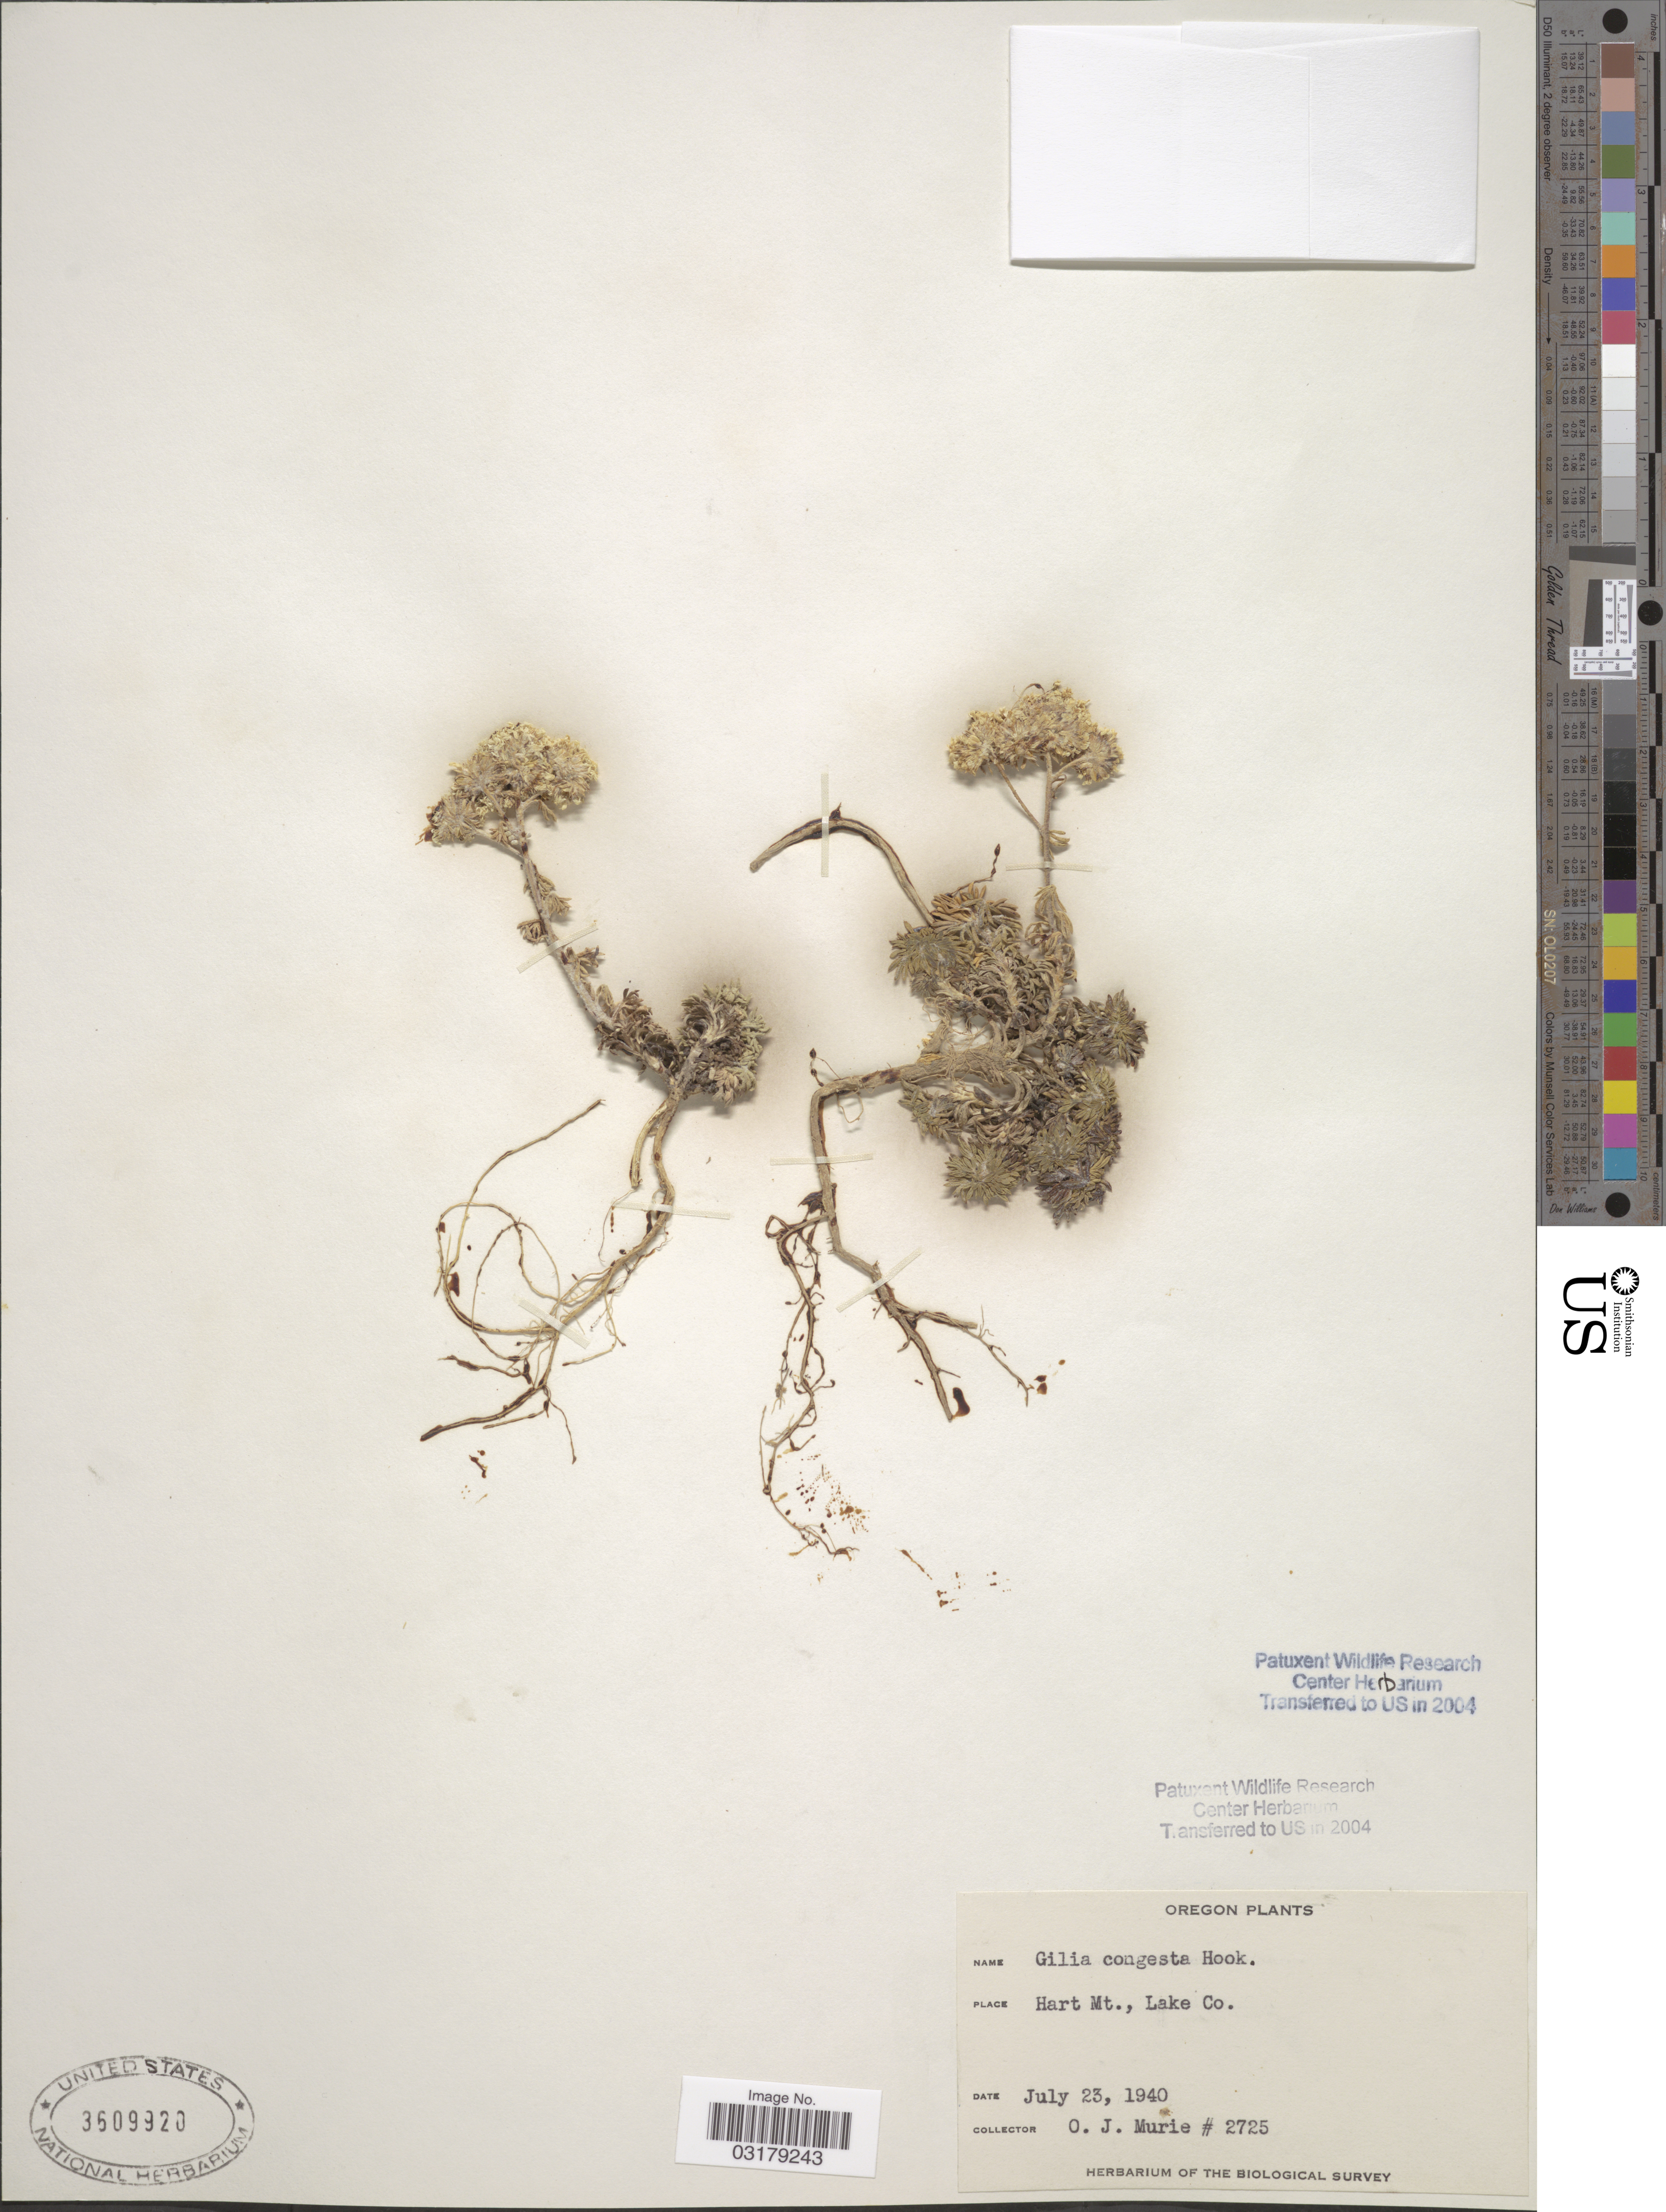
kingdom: Plantae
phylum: Tracheophyta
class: Magnoliopsida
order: Ericales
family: Polemoniaceae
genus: Ipomopsis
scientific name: Ipomopsis congesta subsp. congesta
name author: (Hook.) V.E. Grant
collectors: O. Murie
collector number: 2725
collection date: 1940-07-23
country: United States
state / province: Oregon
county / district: Lake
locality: Hart Mt., Lake Co.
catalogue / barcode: US 3609920